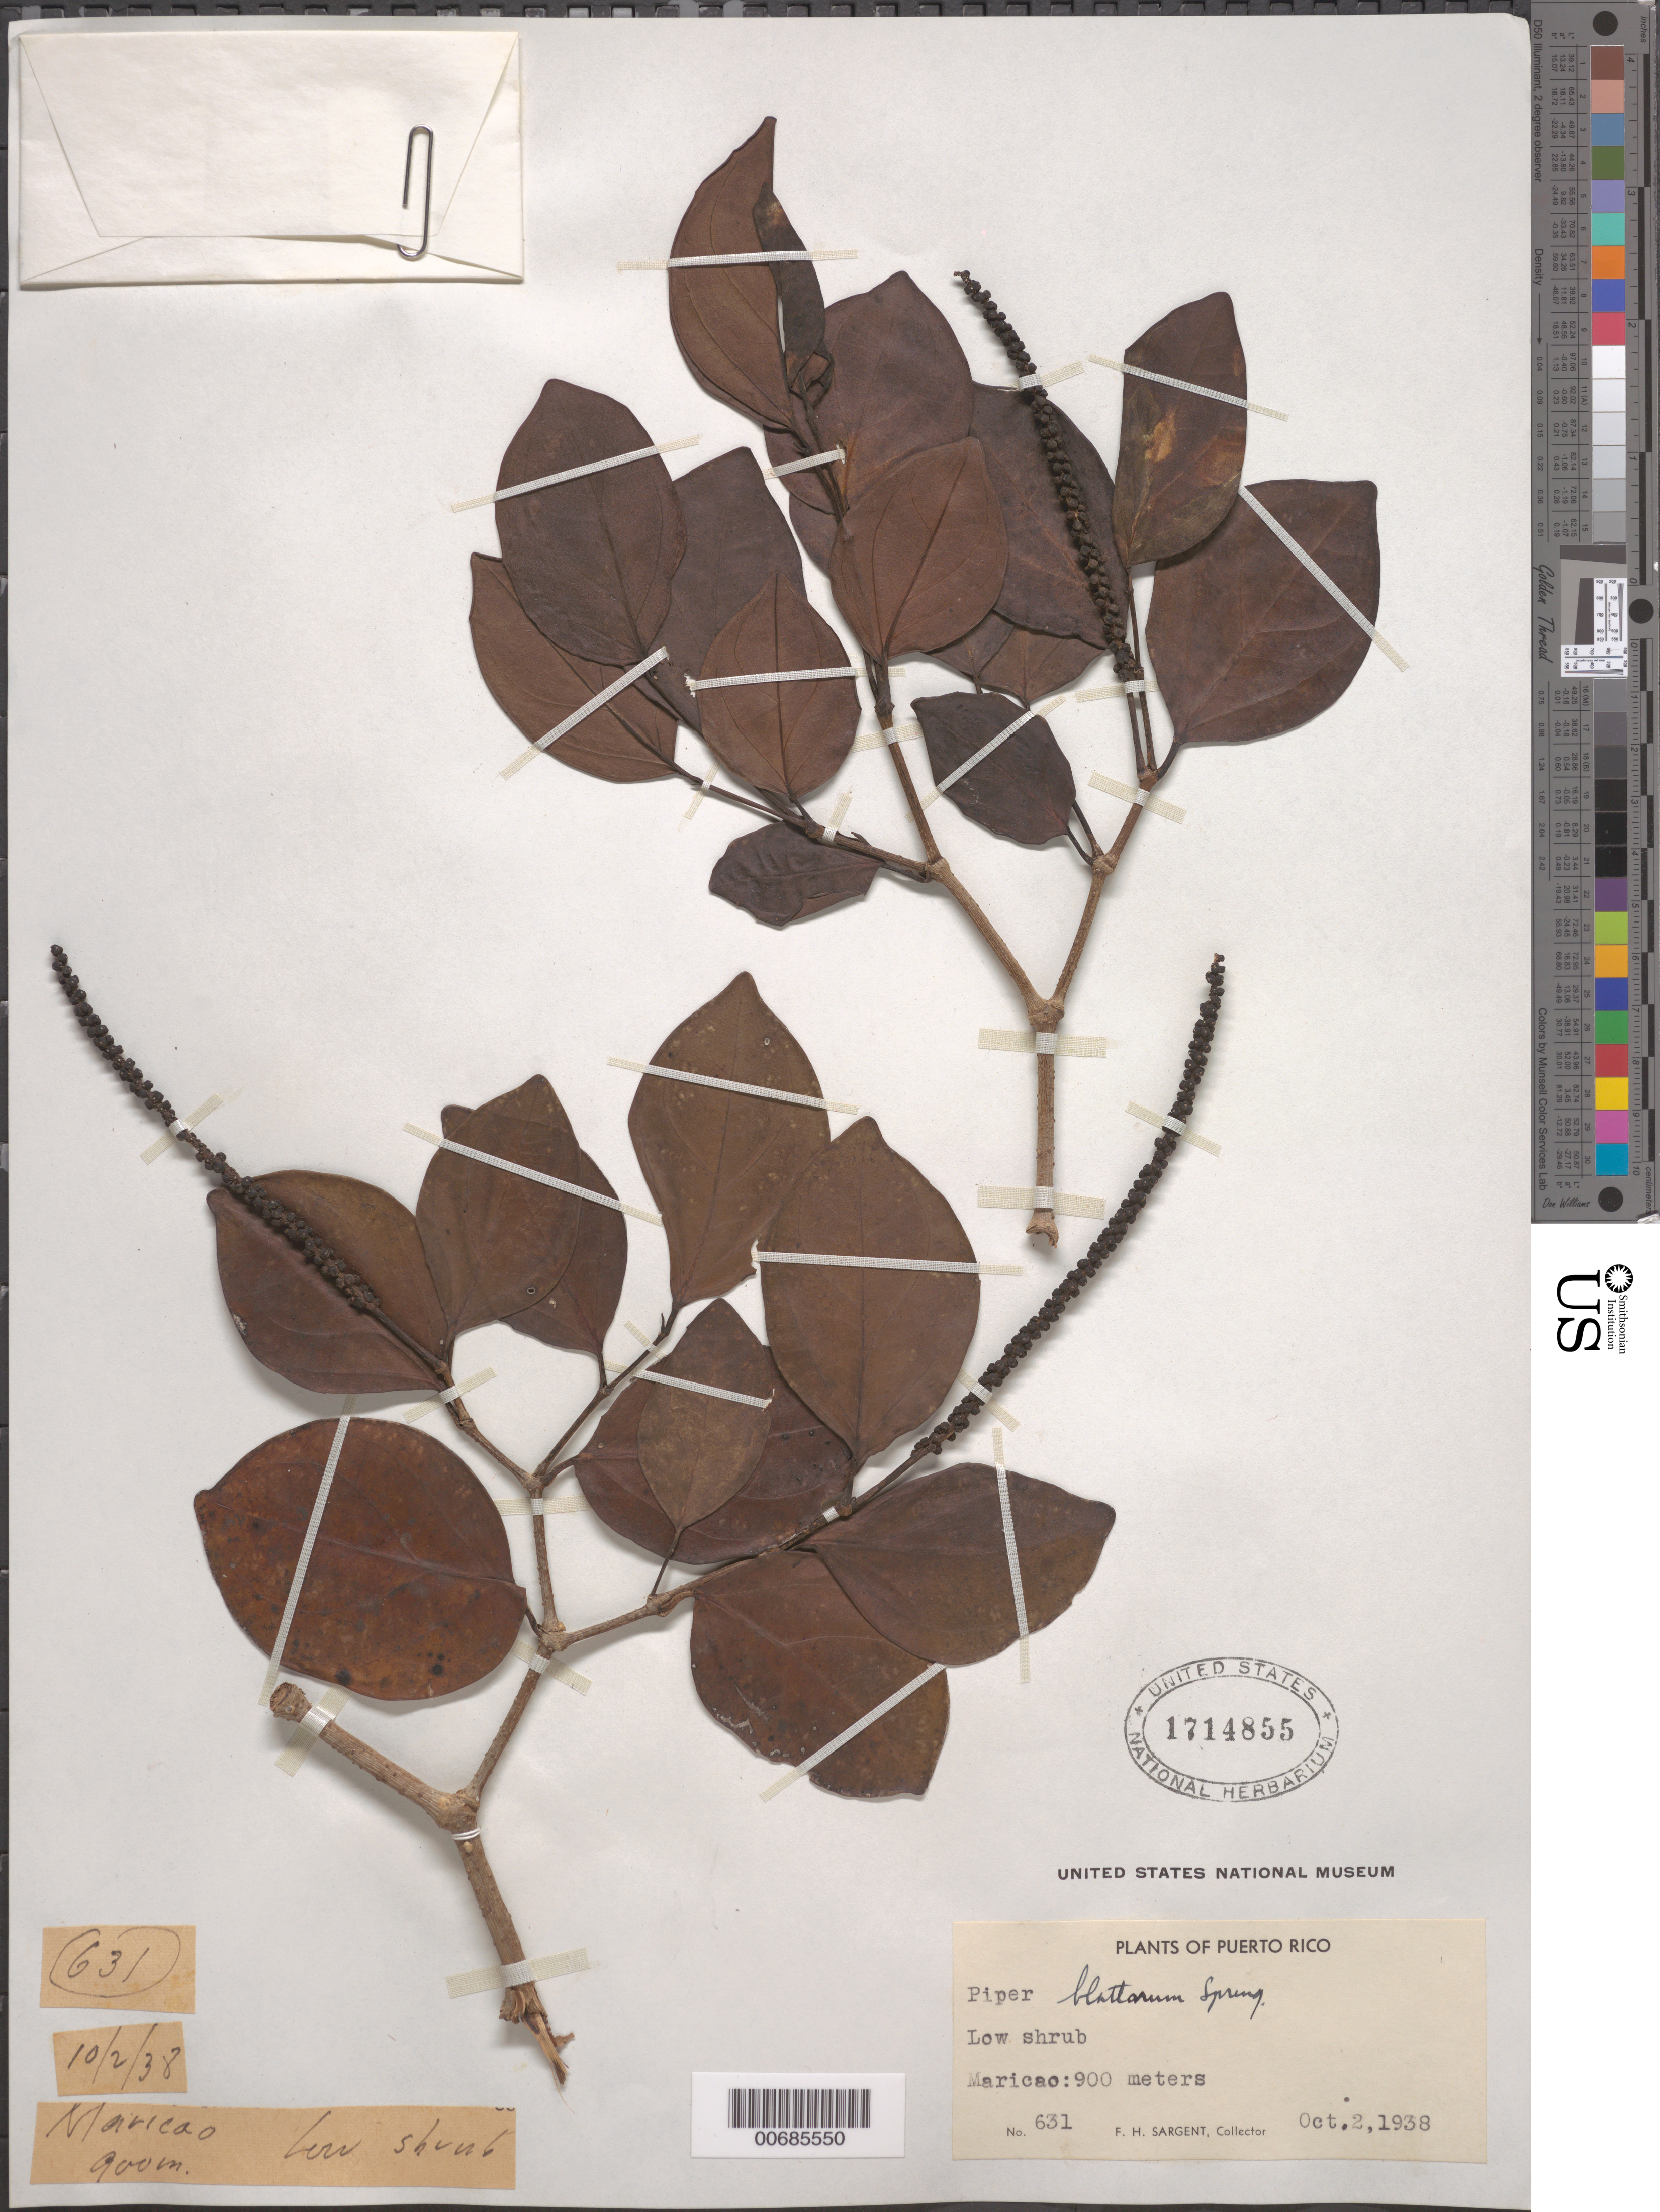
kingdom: Plantae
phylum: Tracheophyta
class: Magnoliopsida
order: Piperales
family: Piperaceae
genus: Piper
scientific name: Piper blattarum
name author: Spreng.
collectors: F. H. Sargent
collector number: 631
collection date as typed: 02 Oct 1938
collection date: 1938-10-02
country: Puerto Rico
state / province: Maricao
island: Greater Antilles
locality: Maricao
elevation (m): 900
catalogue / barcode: US 1714855